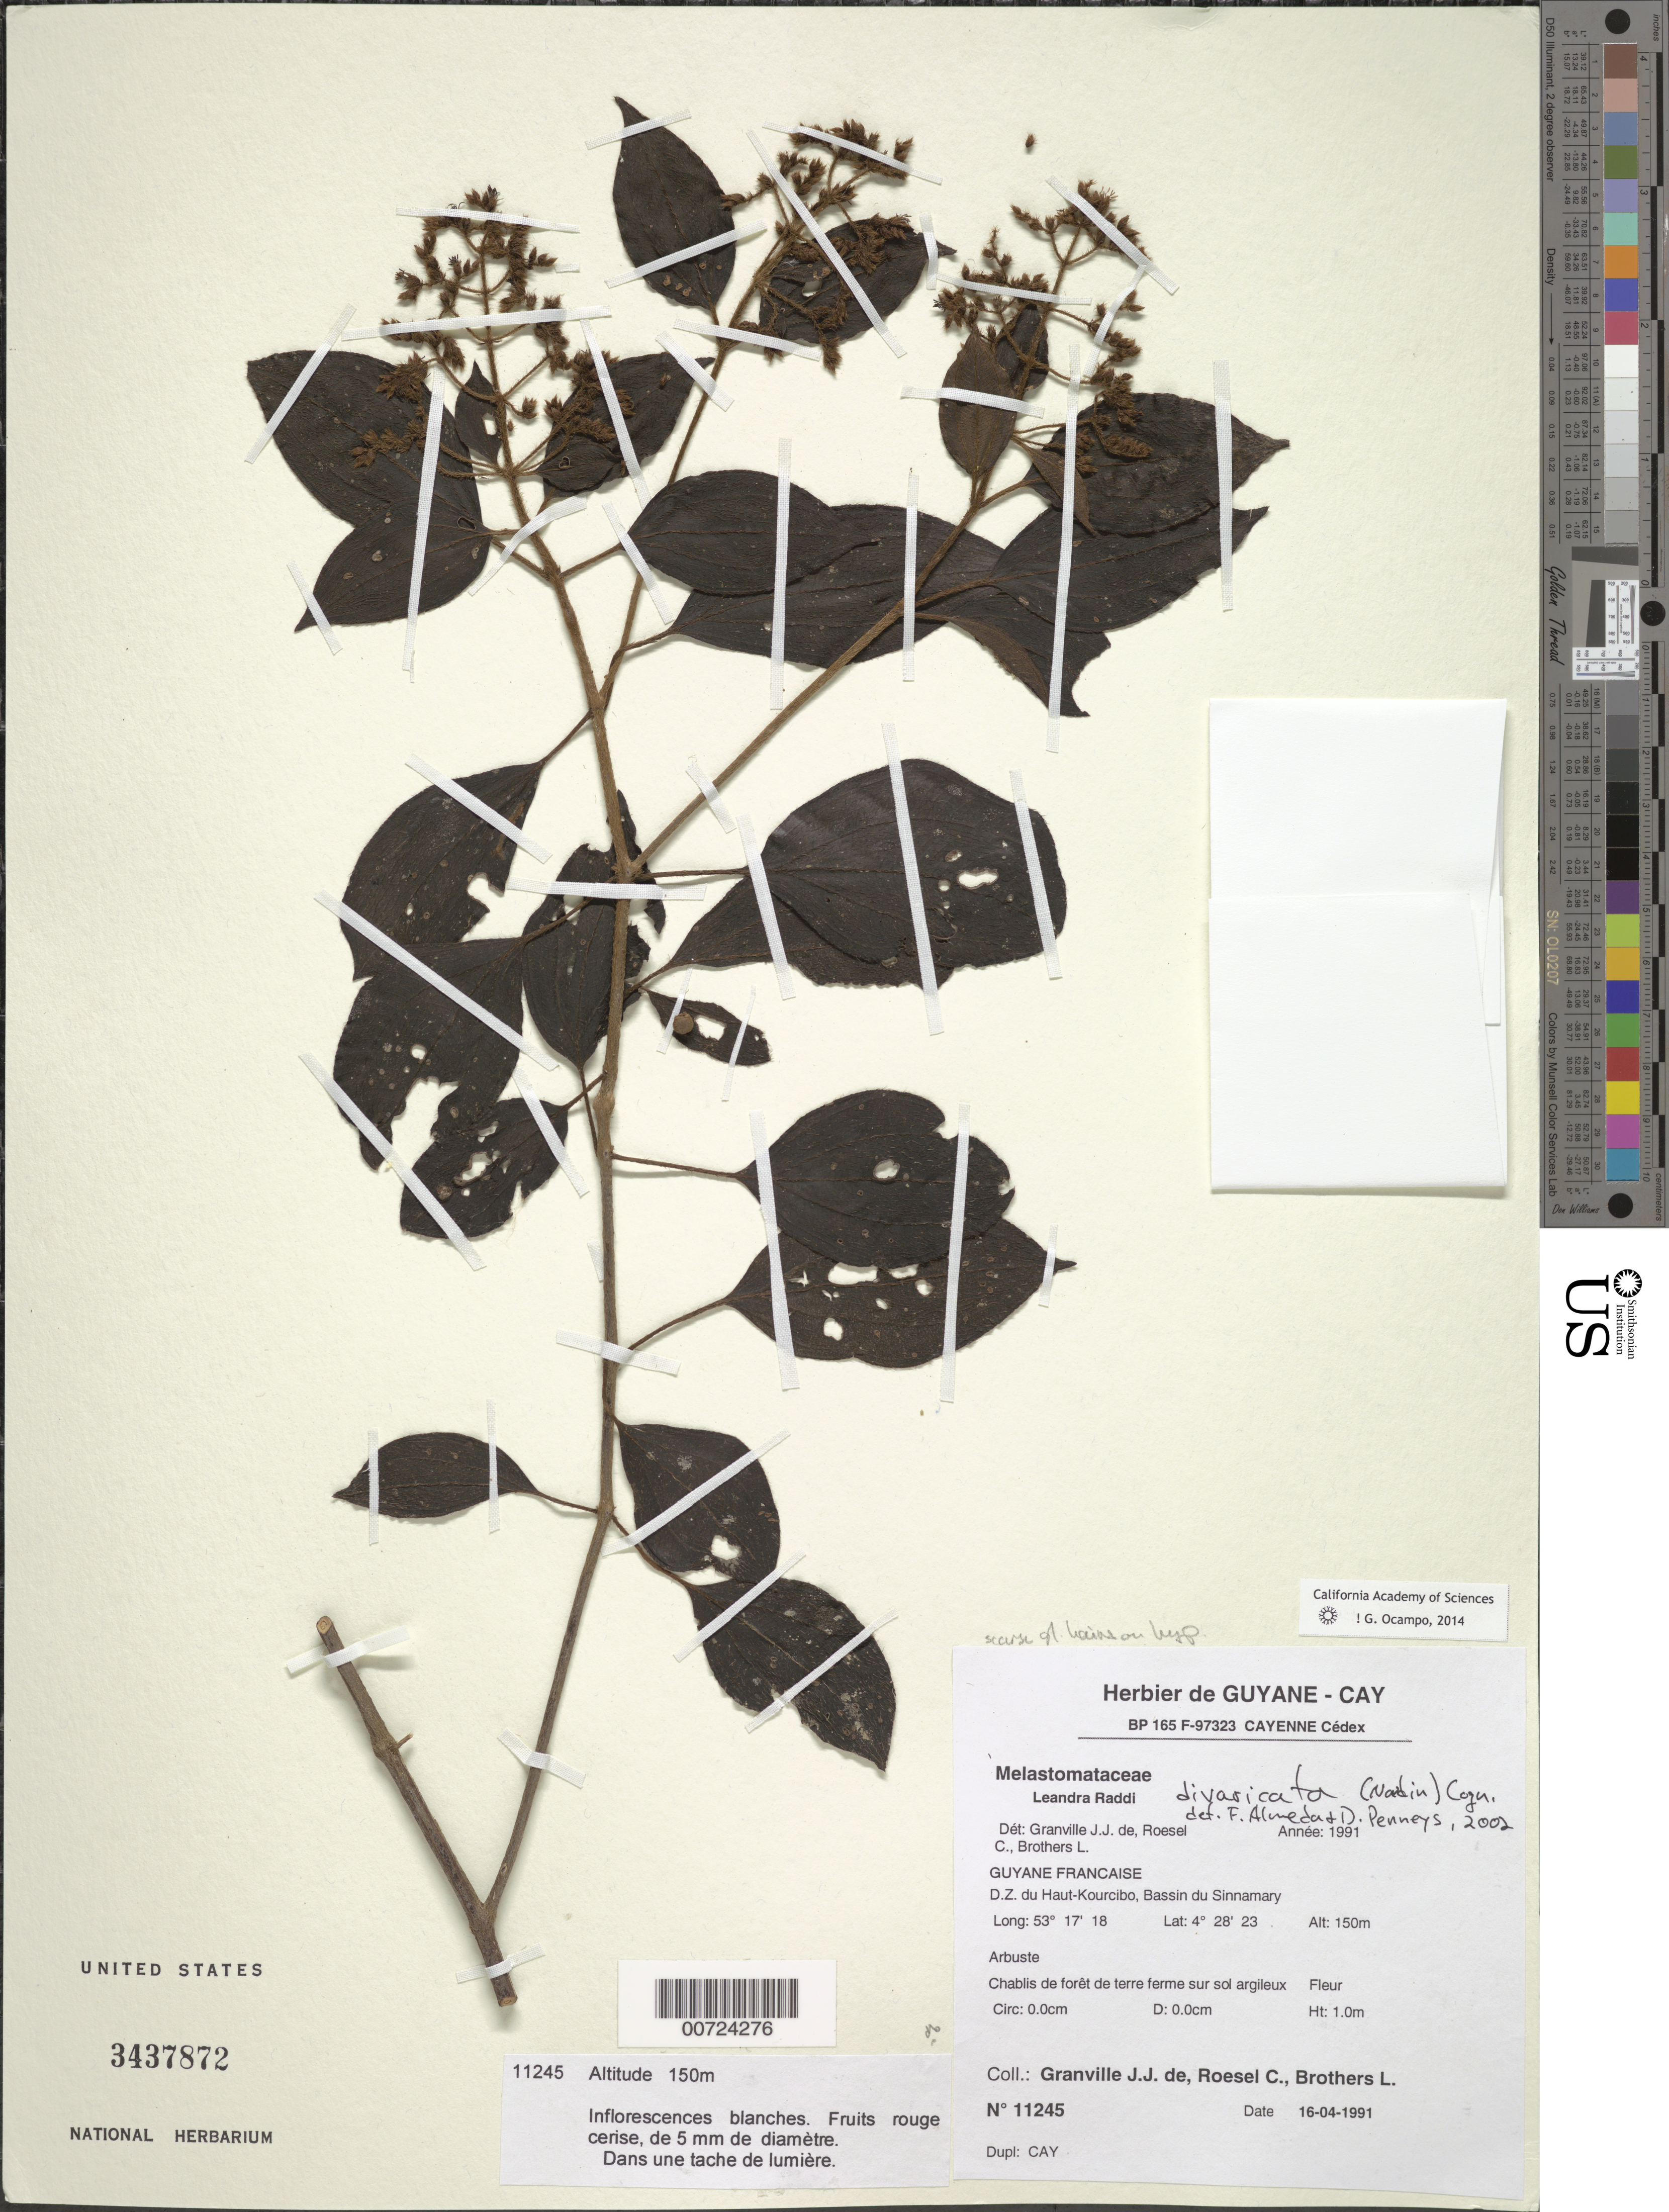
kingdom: Plantae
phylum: Tracheophyta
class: Magnoliopsida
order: Myrtales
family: Melastomataceae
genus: Leandra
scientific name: Leandra divaricata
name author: (Naudin) Cogn.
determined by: Almeda, F.; Penneys, D. S.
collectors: J.-J. de Granville, C. S. Roesel & L. Brothers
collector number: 11245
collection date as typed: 16-Apr-91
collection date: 1991-04-16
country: French Guiana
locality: D.Z. du Haut-Kourcibo, Bassin du Sinnamary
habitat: Forest, in windfall on terra firma, clay soil; in a patch of light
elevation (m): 150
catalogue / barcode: US 4347872